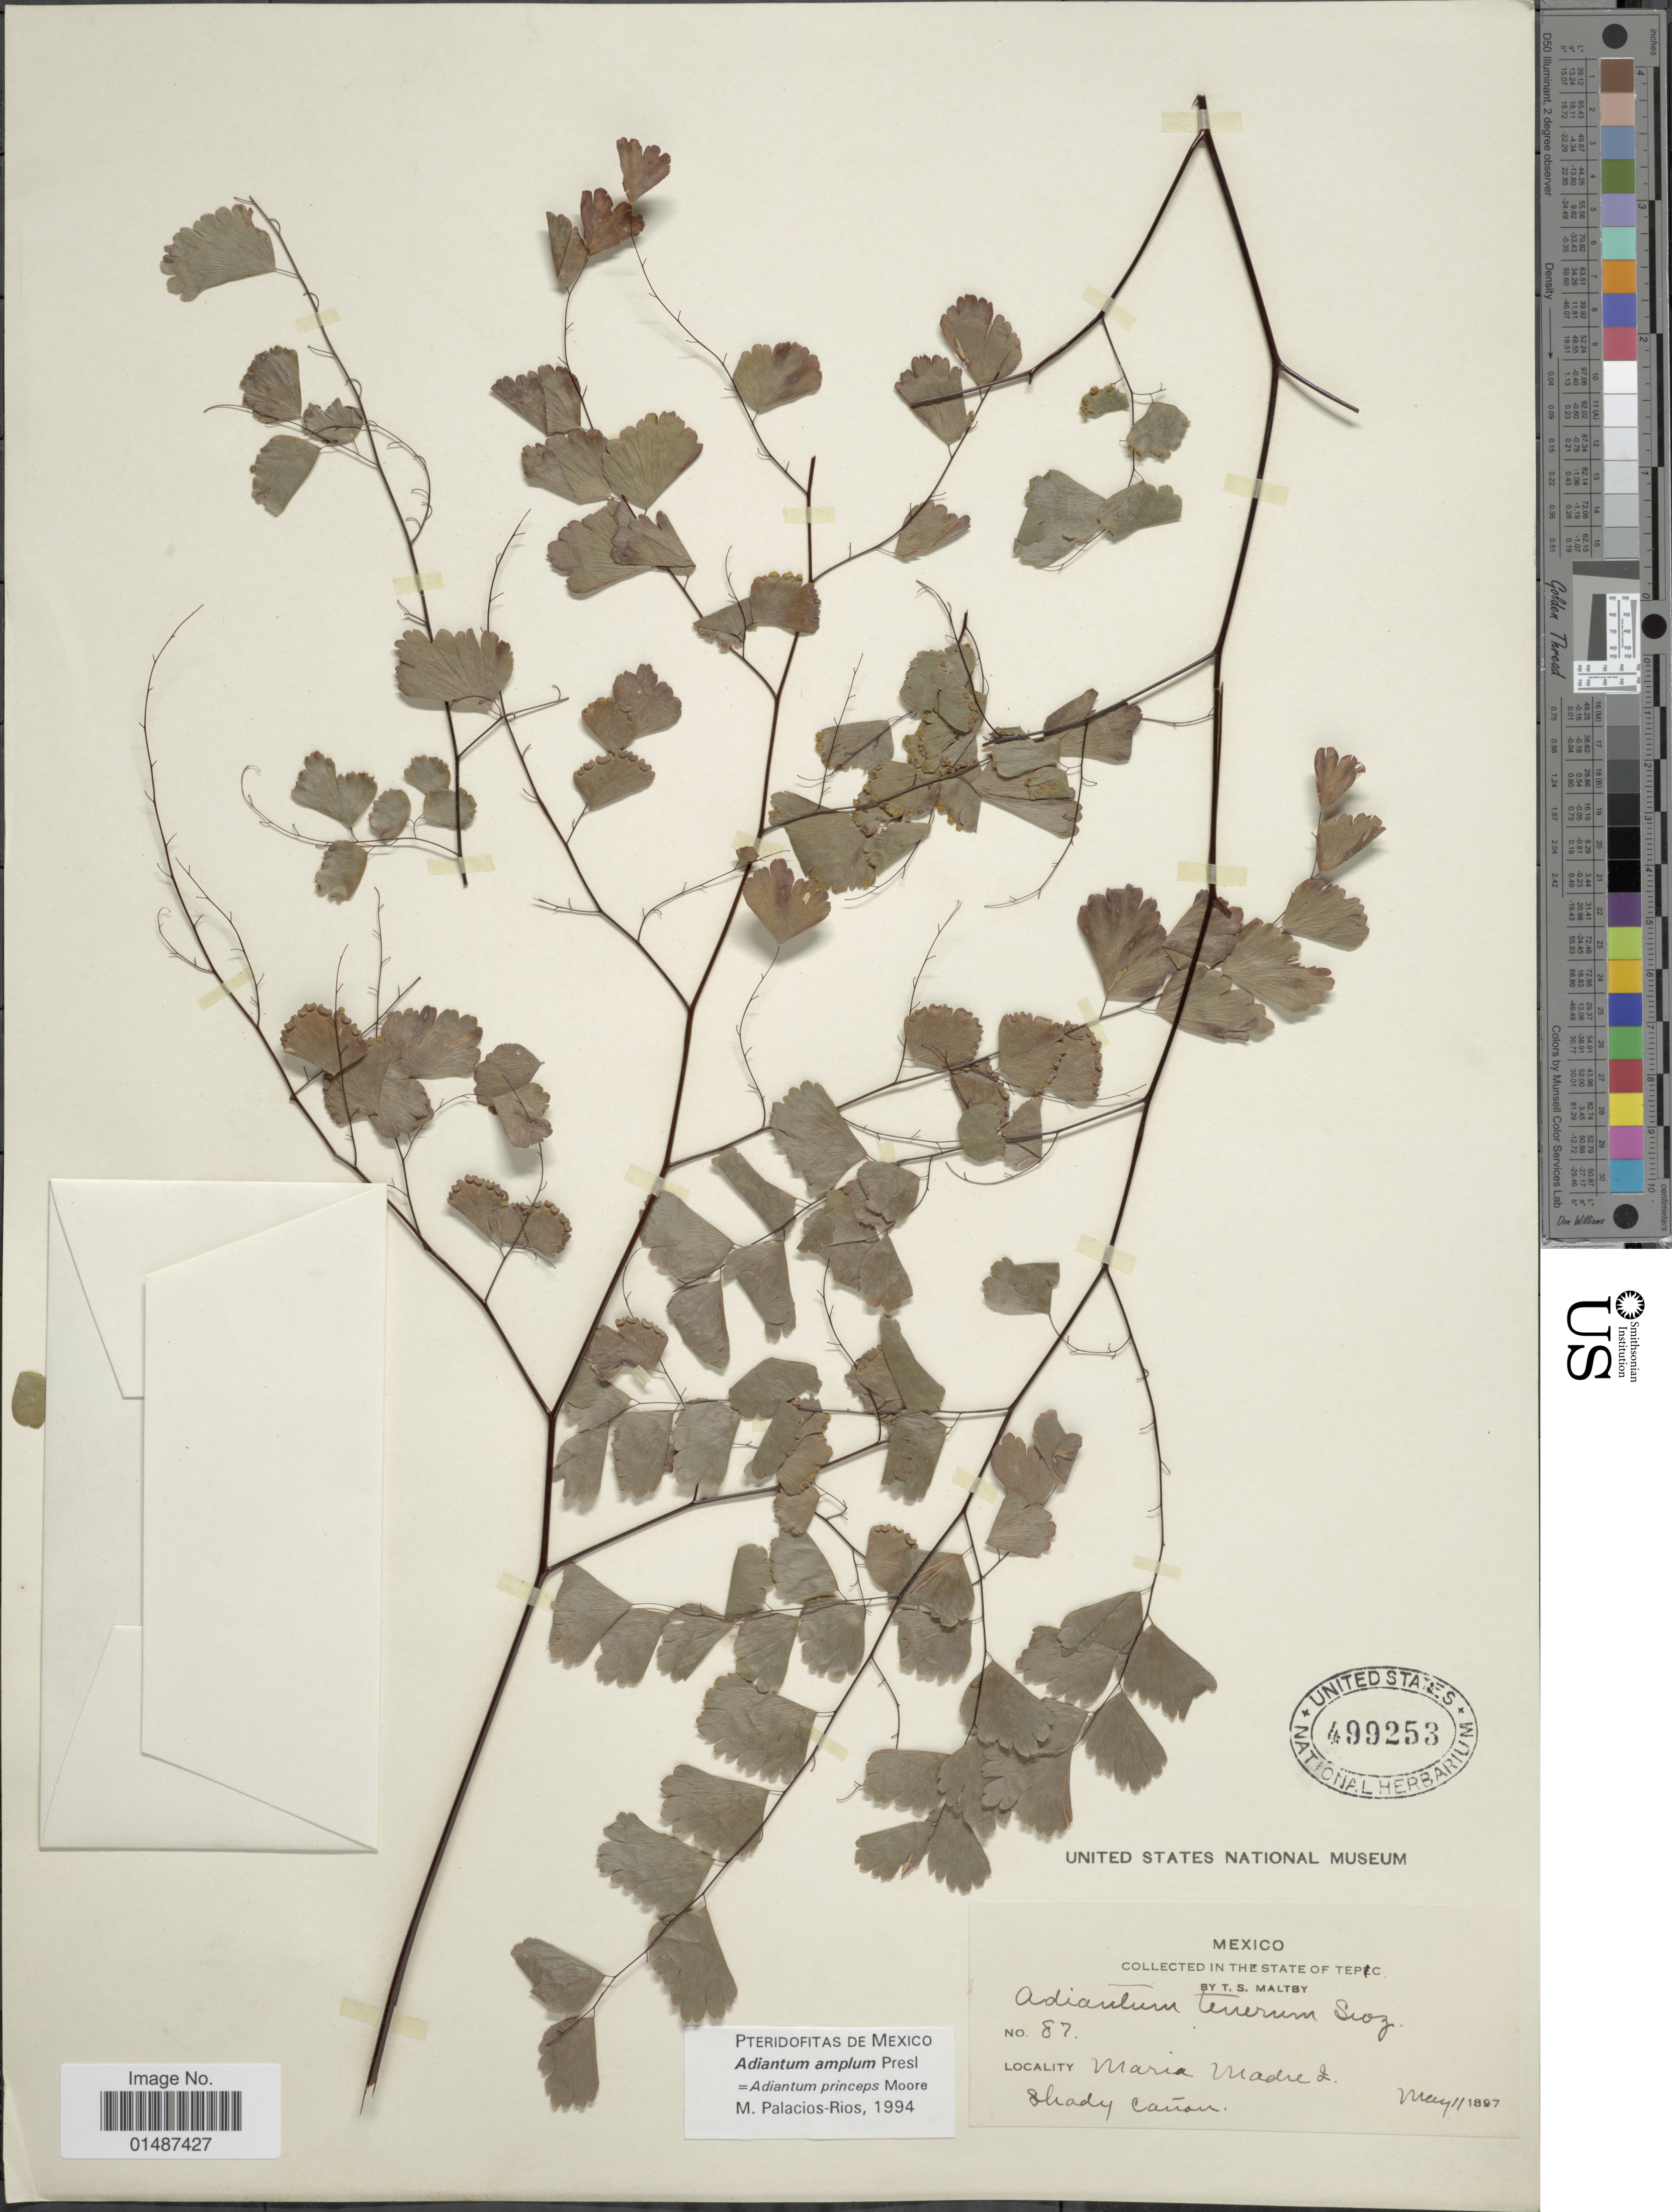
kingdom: Plantae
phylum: Tracheophyta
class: Polypodiopsida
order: Polypodiales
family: Pteridaceae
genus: Adiantum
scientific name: Adiantum amplum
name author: C. Presl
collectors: T. S. Maltby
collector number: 87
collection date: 1897-05-11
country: Mexico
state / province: Nayarit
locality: In the State of Tepic. Maria Madre I.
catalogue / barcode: US 499253